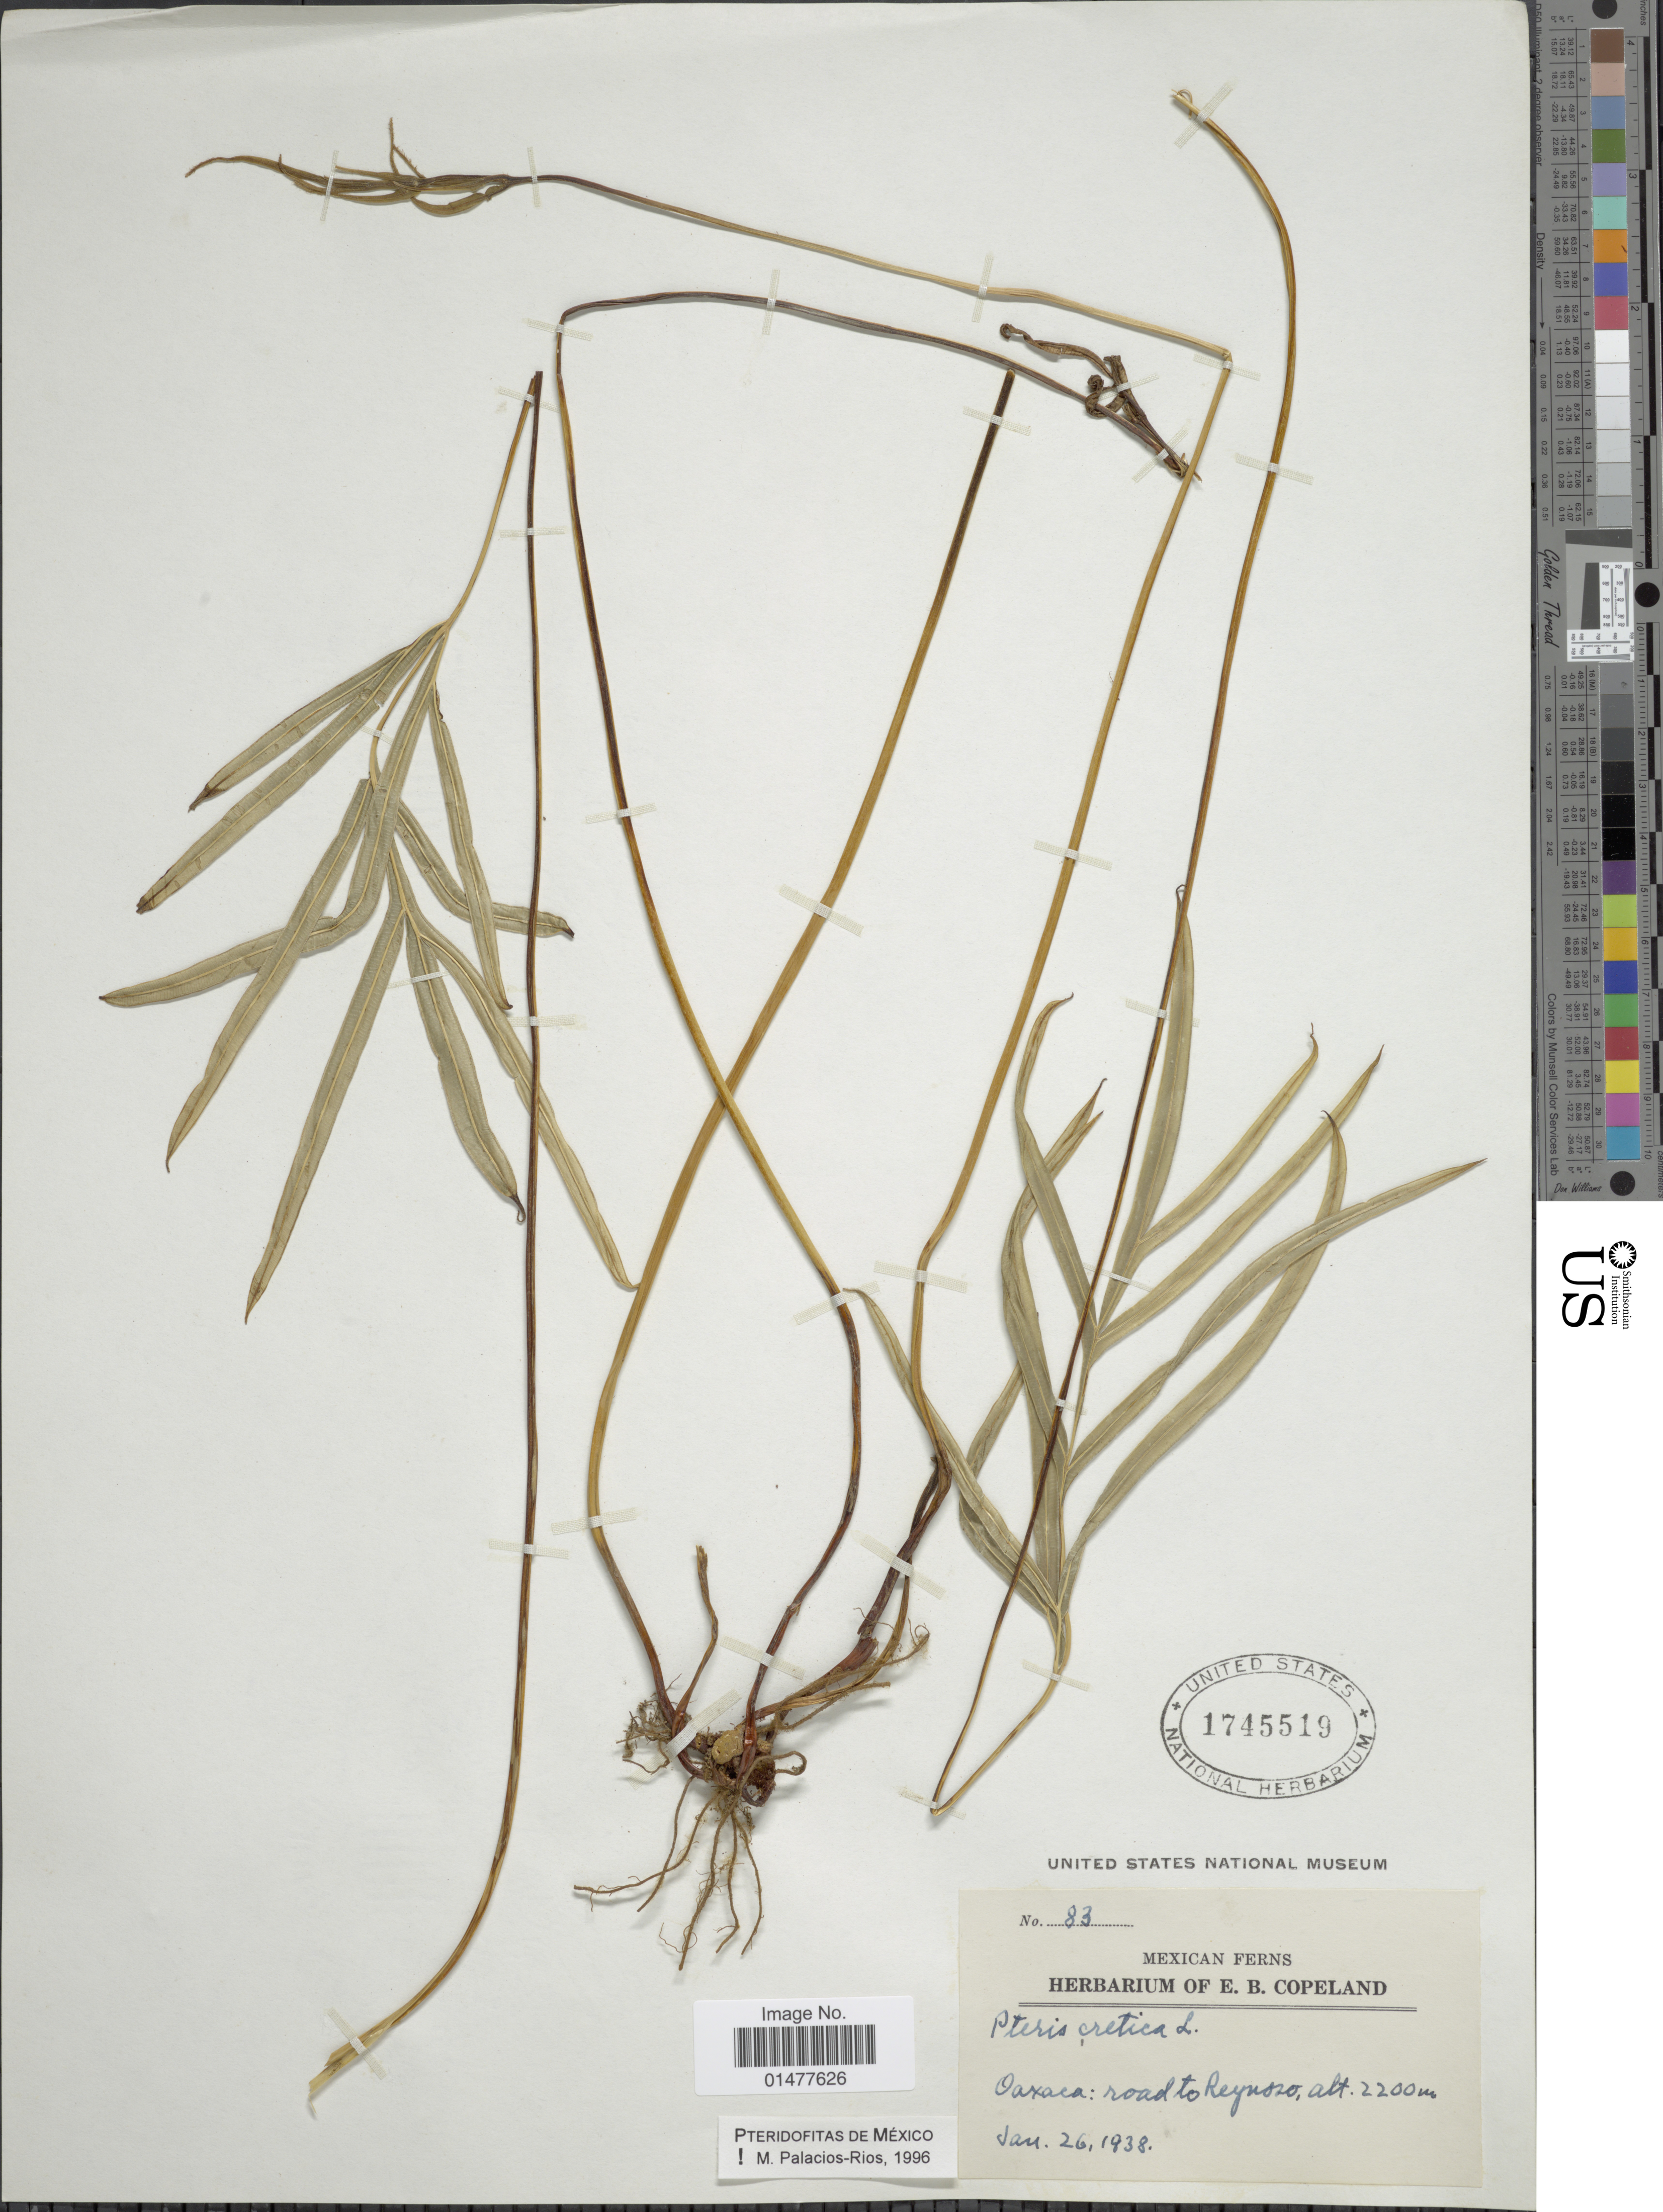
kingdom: Plantae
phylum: Tracheophyta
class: Polypodiopsida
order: Polypodiales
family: Pteridaceae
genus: Pteris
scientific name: Pteris cretica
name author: L.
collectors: ex herb. E. B. Copeland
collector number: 83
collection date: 1938-01-26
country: Mexico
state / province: Oaxaca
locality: Road to Reynozo.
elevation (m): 2200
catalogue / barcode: US 1745519